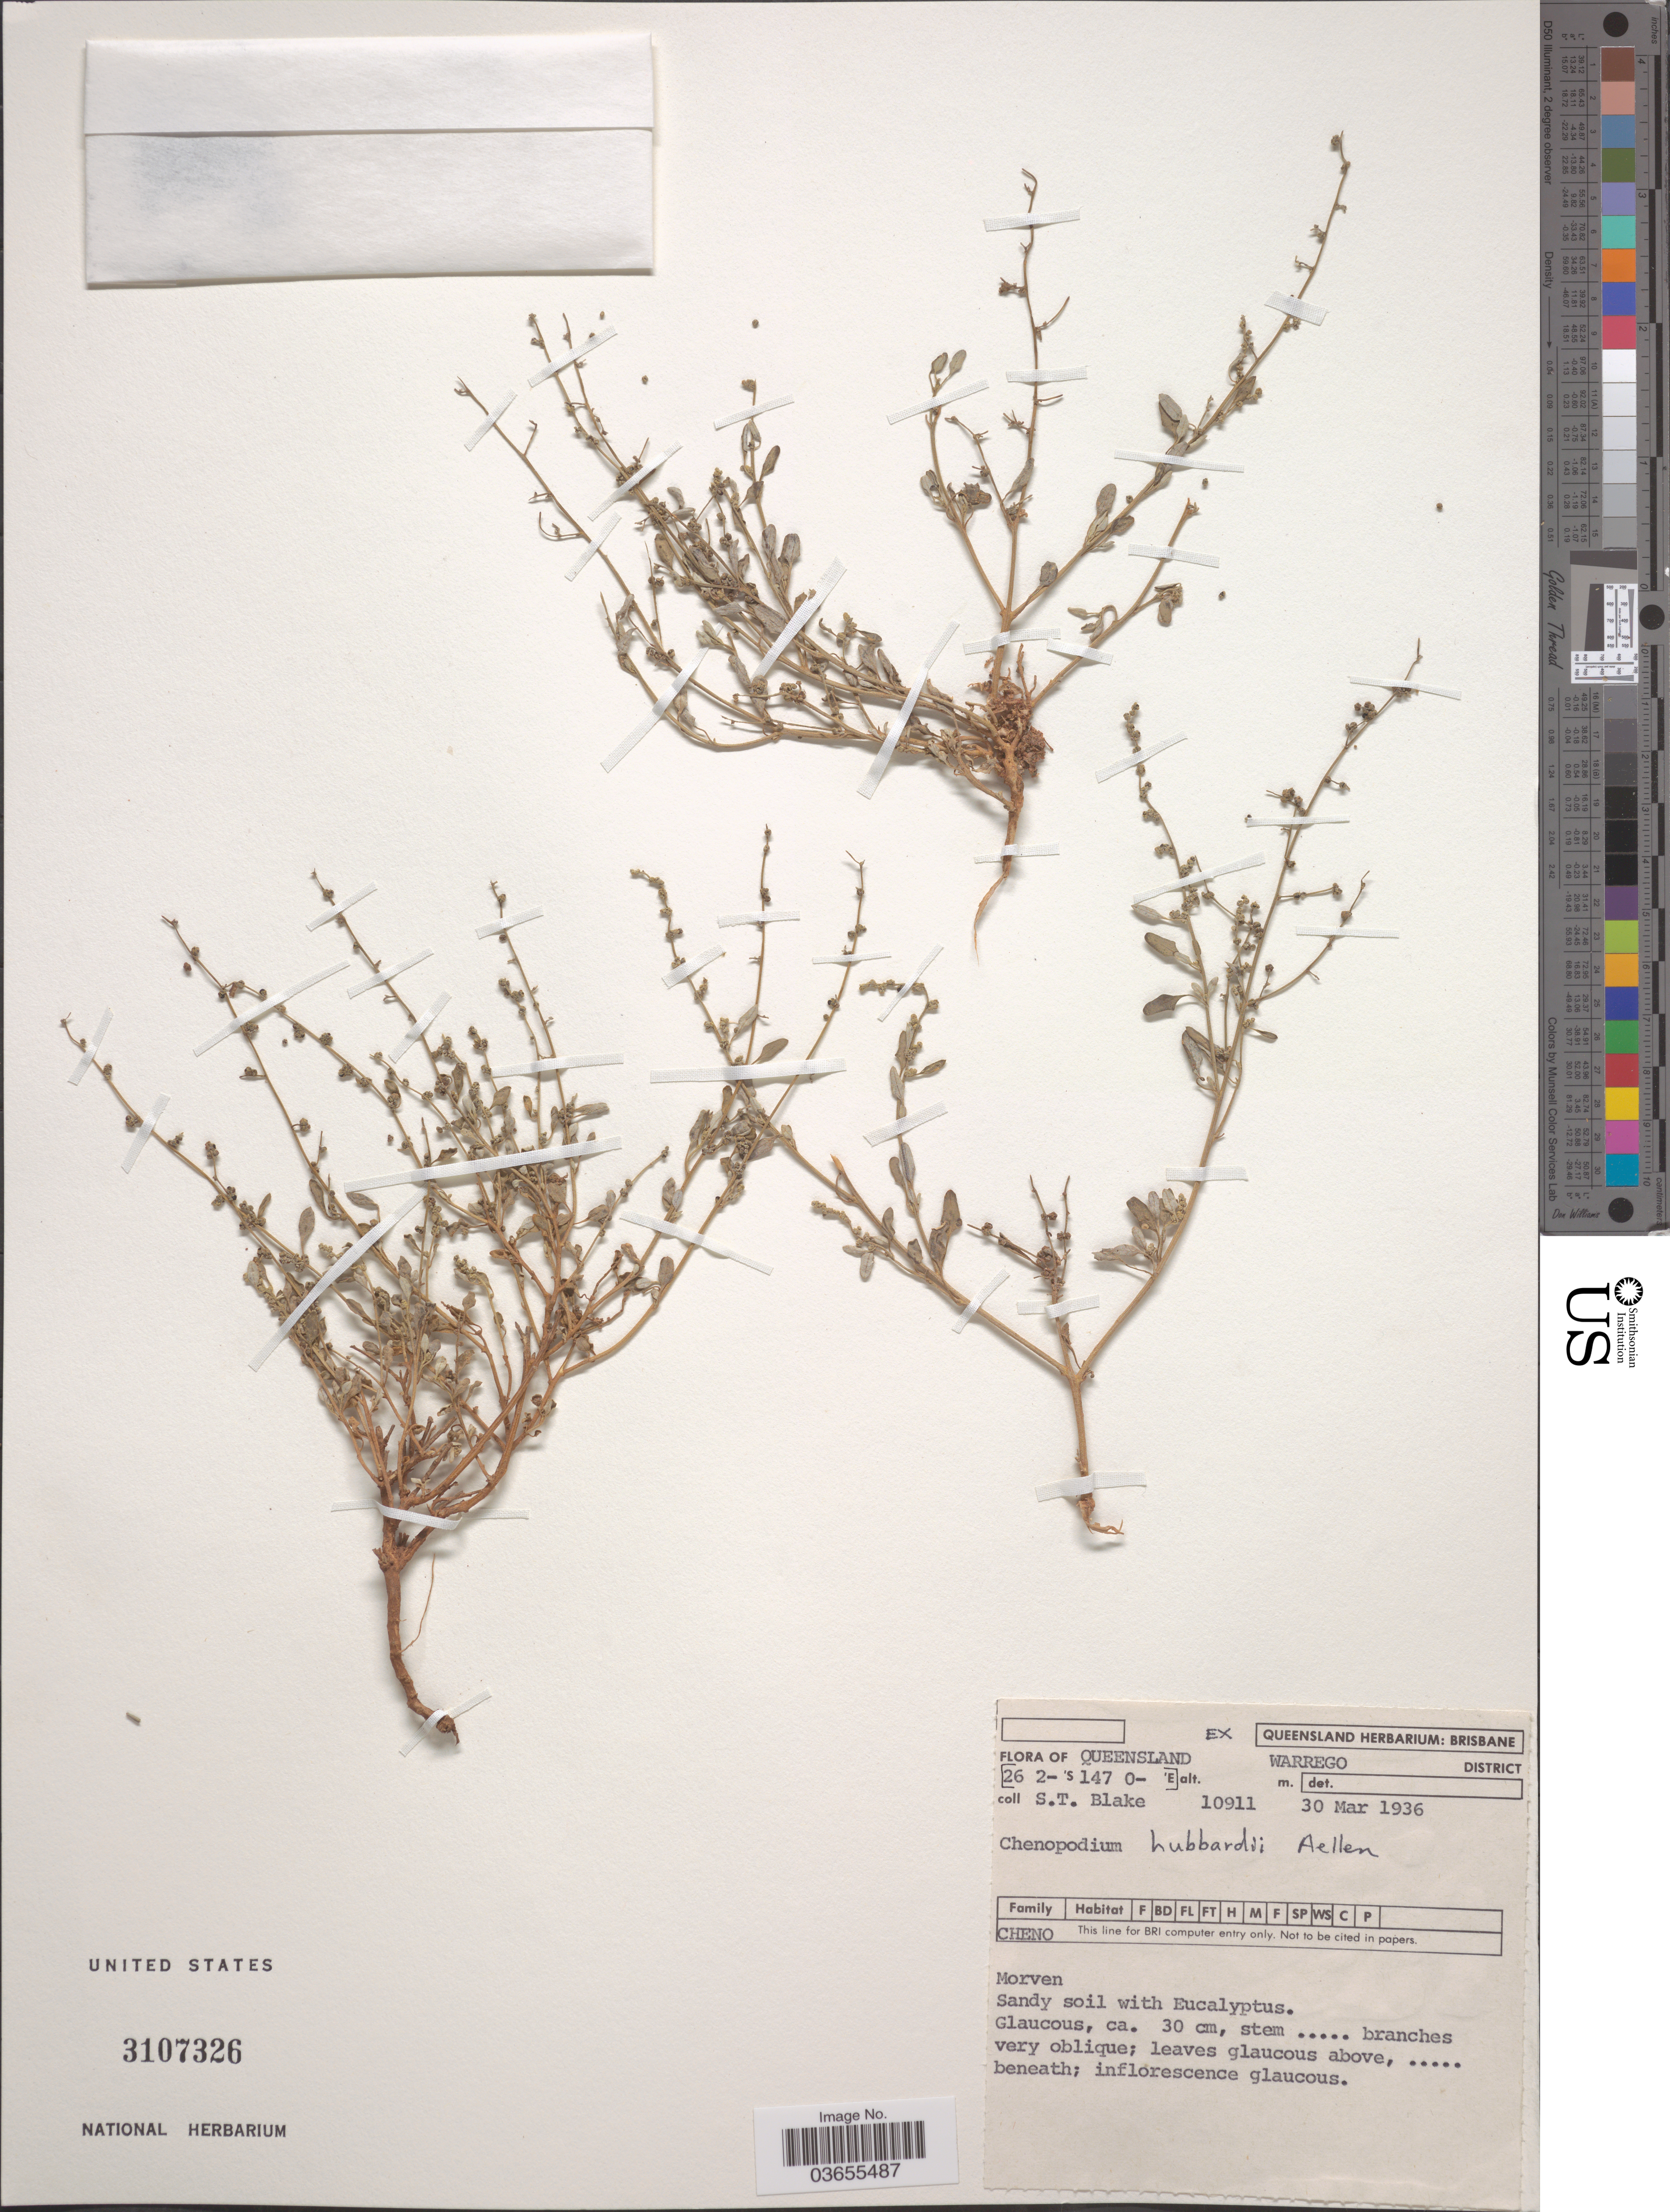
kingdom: Plantae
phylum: Tracheophyta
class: Magnoliopsida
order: Caryophyllales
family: Amaranthaceae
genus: Chenopodium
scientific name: Chenopodium hubbardii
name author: Aellen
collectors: S. T. Blake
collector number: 10911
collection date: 1936-03-30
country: Australia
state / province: Queensland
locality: Warrego District.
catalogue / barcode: US 3107326